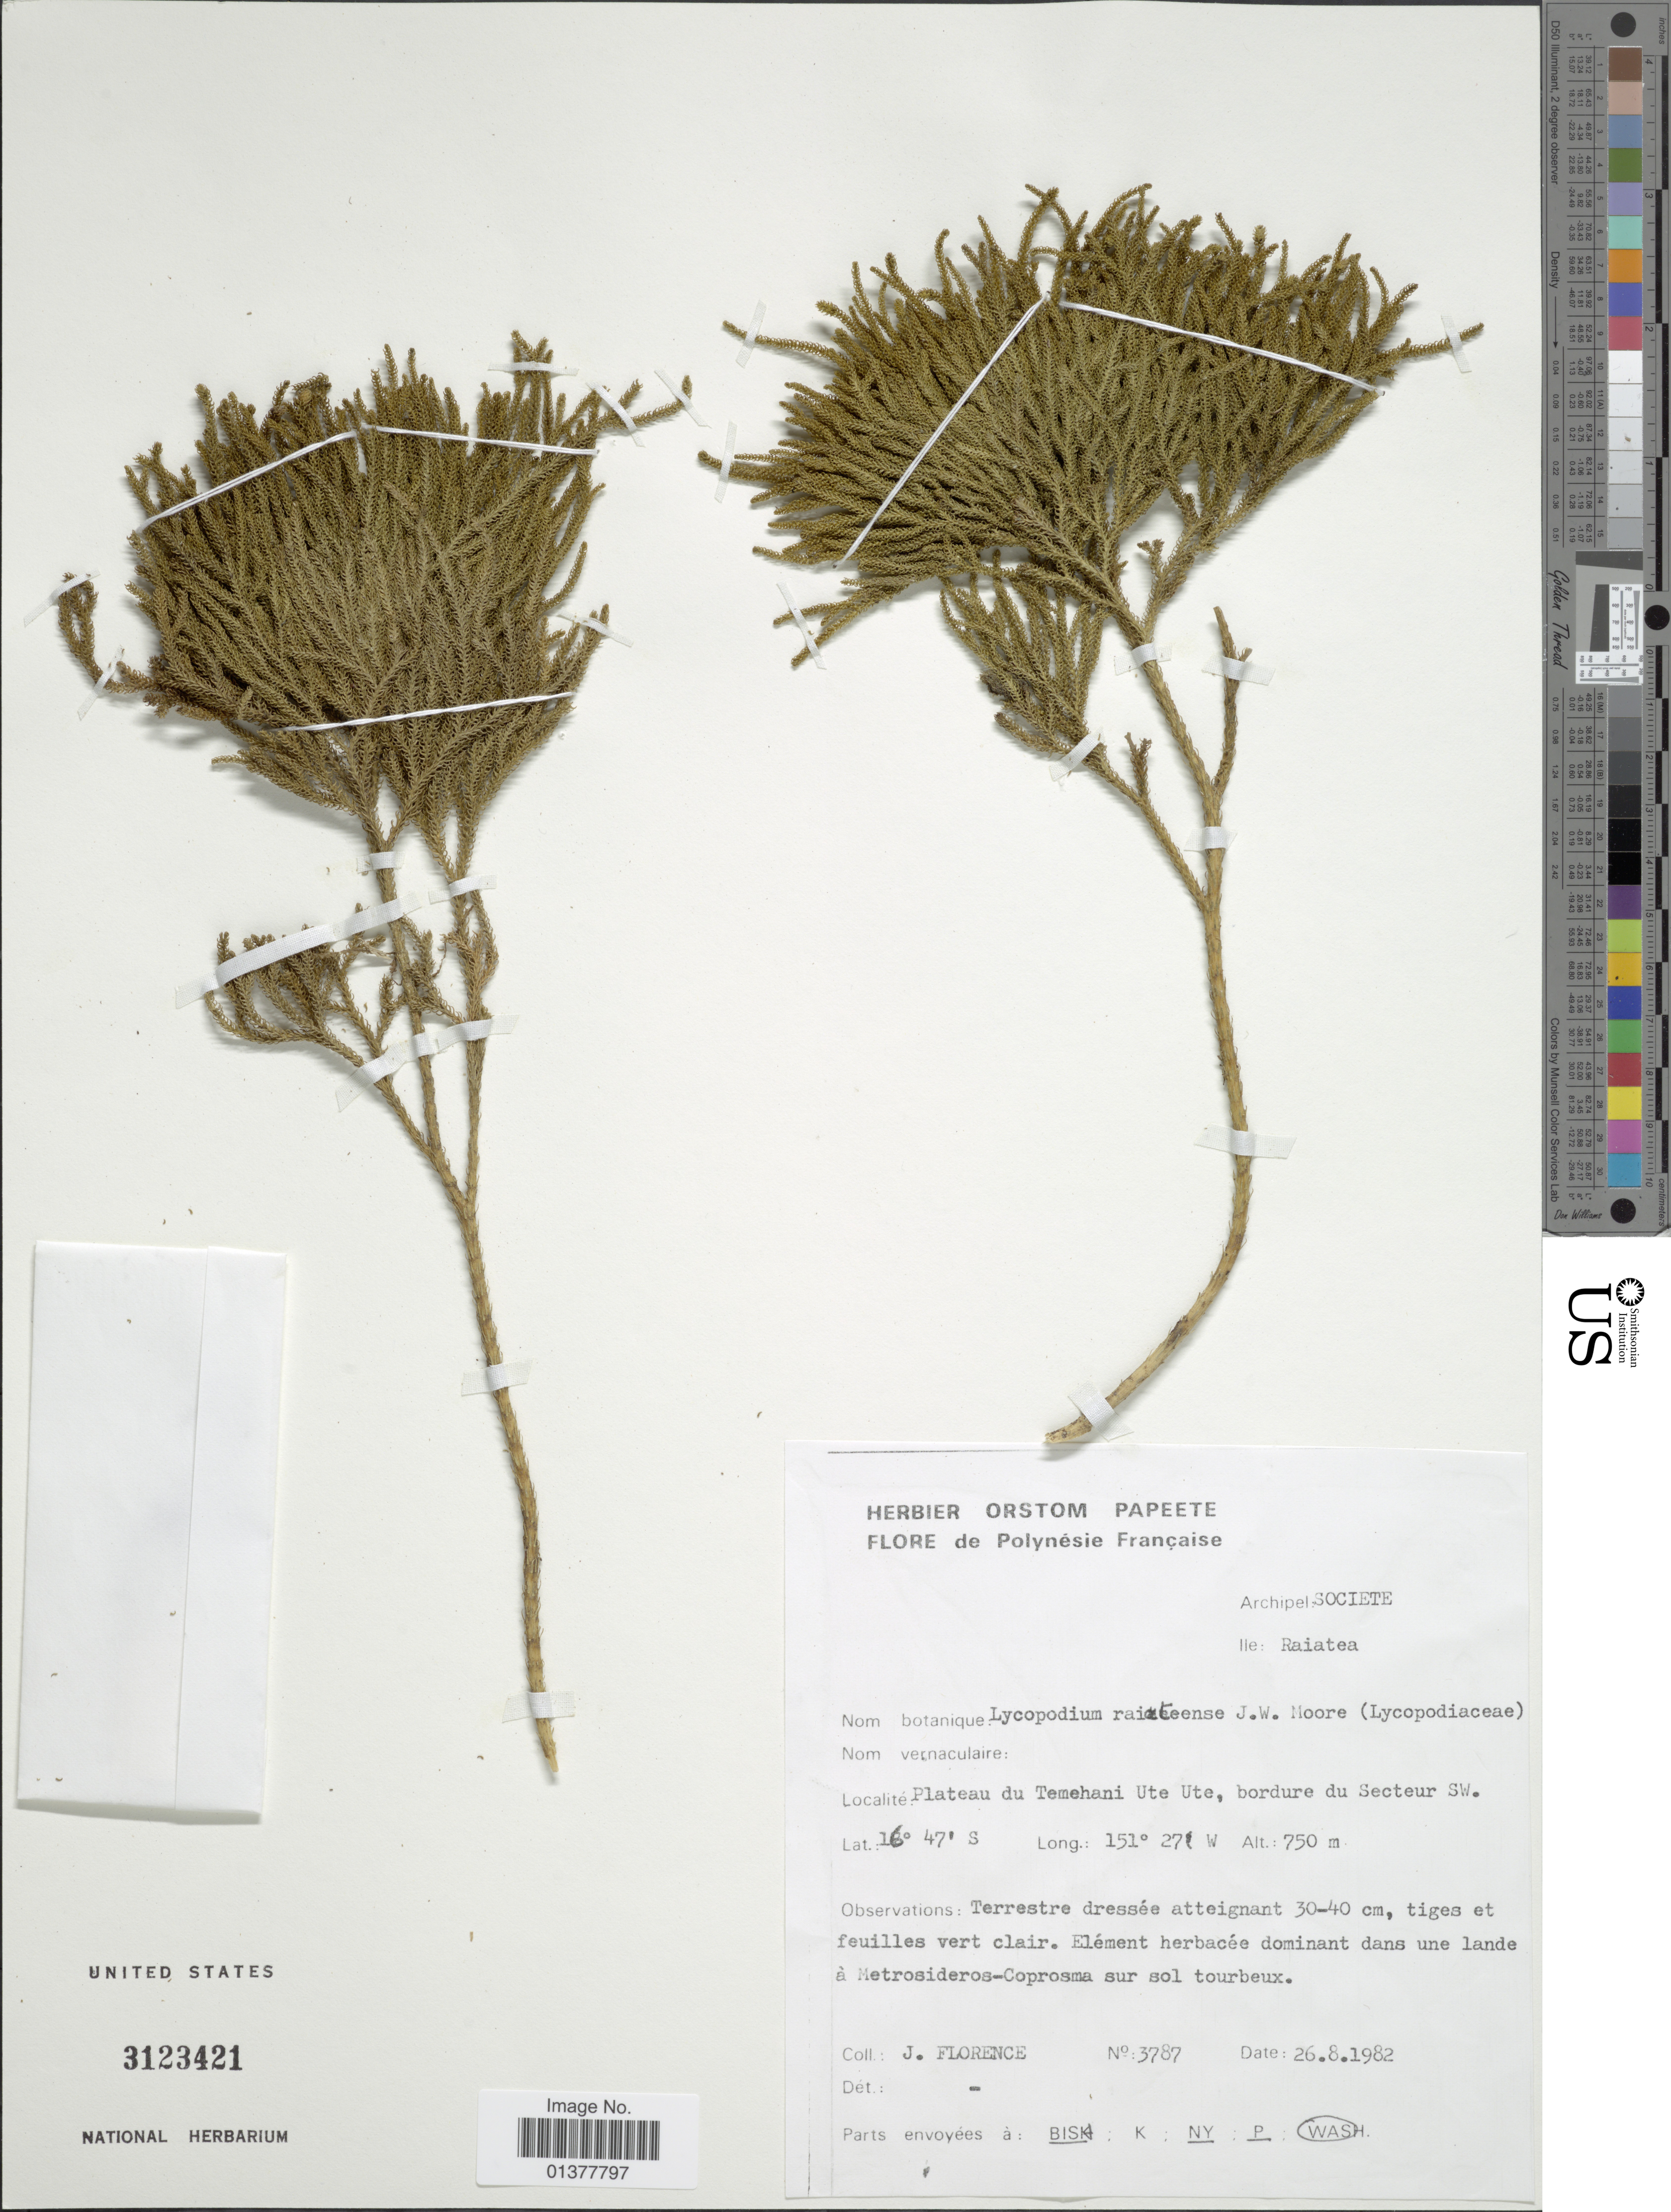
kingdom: Plantae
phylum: Tracheophyta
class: Lycopodiopsida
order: Lycopodiales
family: Lycopodiaceae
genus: Lycopodium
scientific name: Lycopodium raiatense, ined.2015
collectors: J. Florence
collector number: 3787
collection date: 1982-08-26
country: French Polynesia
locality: Plateau du Temehani Ute Ute, bordure du Secteur SW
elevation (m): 750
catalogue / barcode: US 3123421